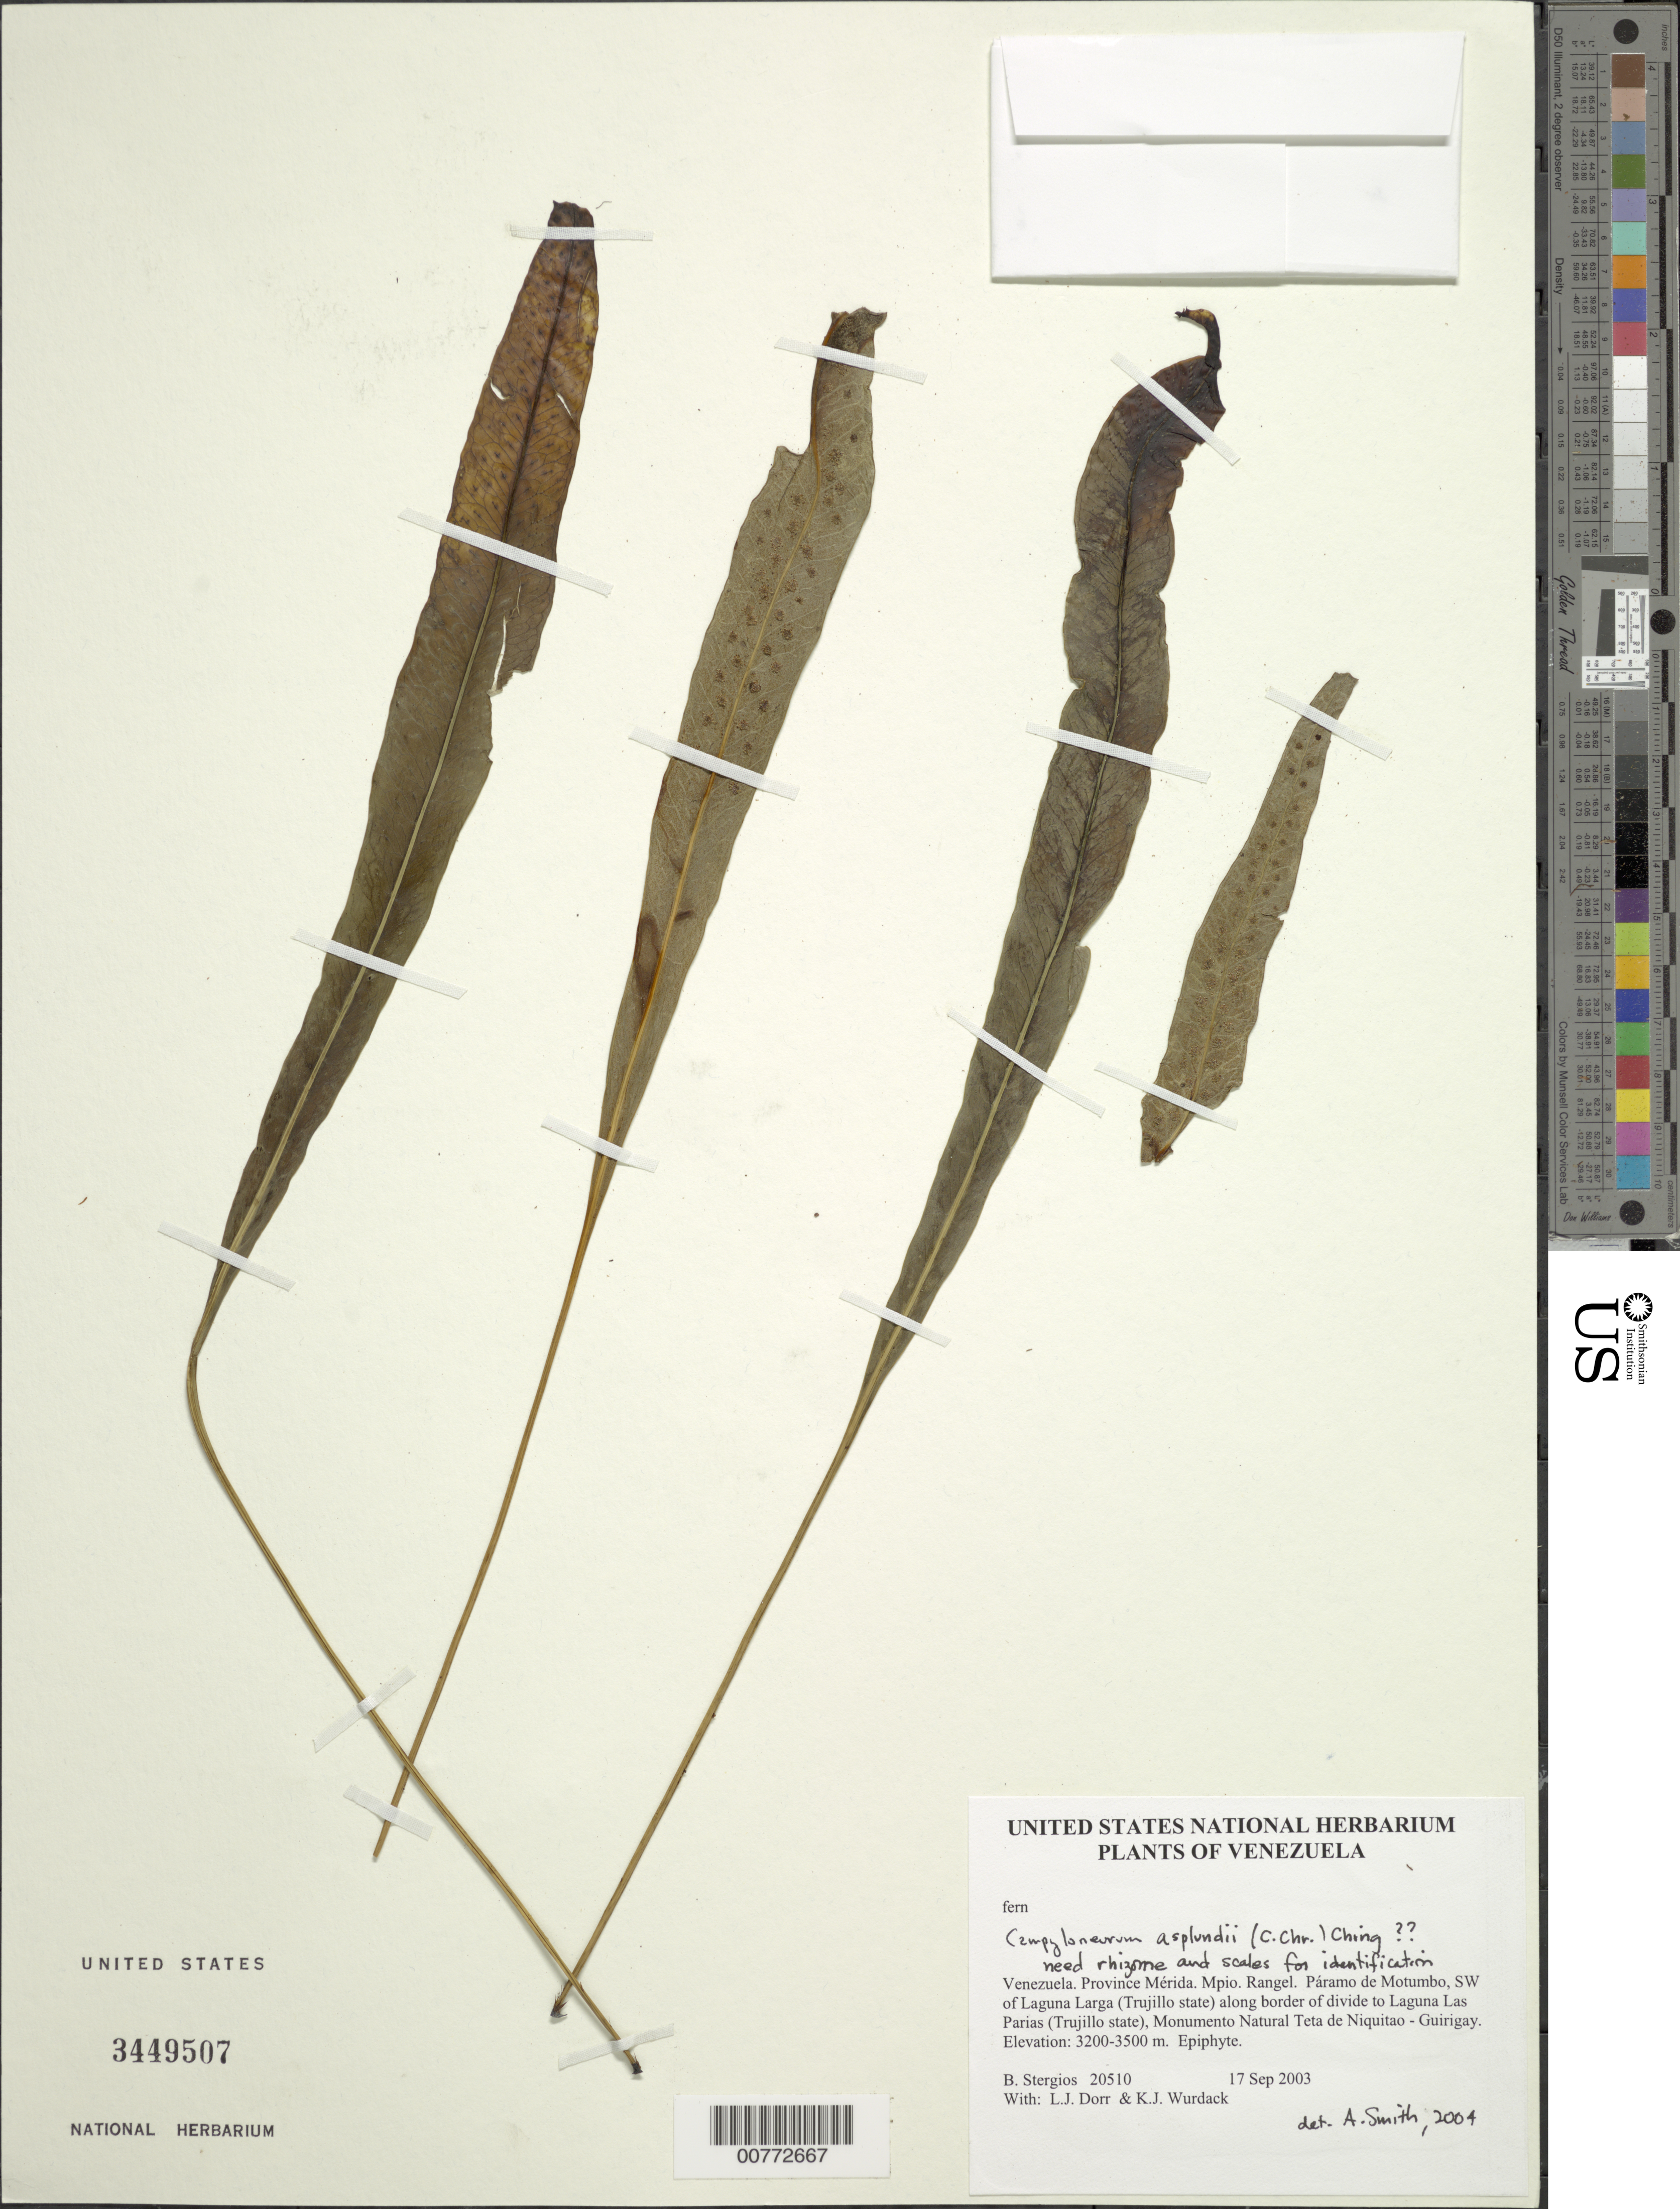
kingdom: Plantae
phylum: Tracheophyta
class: Polypodiopsida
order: Polypodiales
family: Polypodiaceae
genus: Campyloneurum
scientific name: Campyloneurum asplundii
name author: (C. Chr.) Ching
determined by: Smith, Alan R., (UC)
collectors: B. G. Stergios, L. J. Dorr & K. Wurdack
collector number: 20510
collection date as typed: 17 Sep 2003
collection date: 2003-09-17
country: Venezuela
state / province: Mérida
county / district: Rangel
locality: Páramo de Motumbo, NW of Laguna Larga (Trujillo state), Monumento Natural Teta de Niquitao - Guirigay.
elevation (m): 3200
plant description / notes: PORT, US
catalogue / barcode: US 3449507